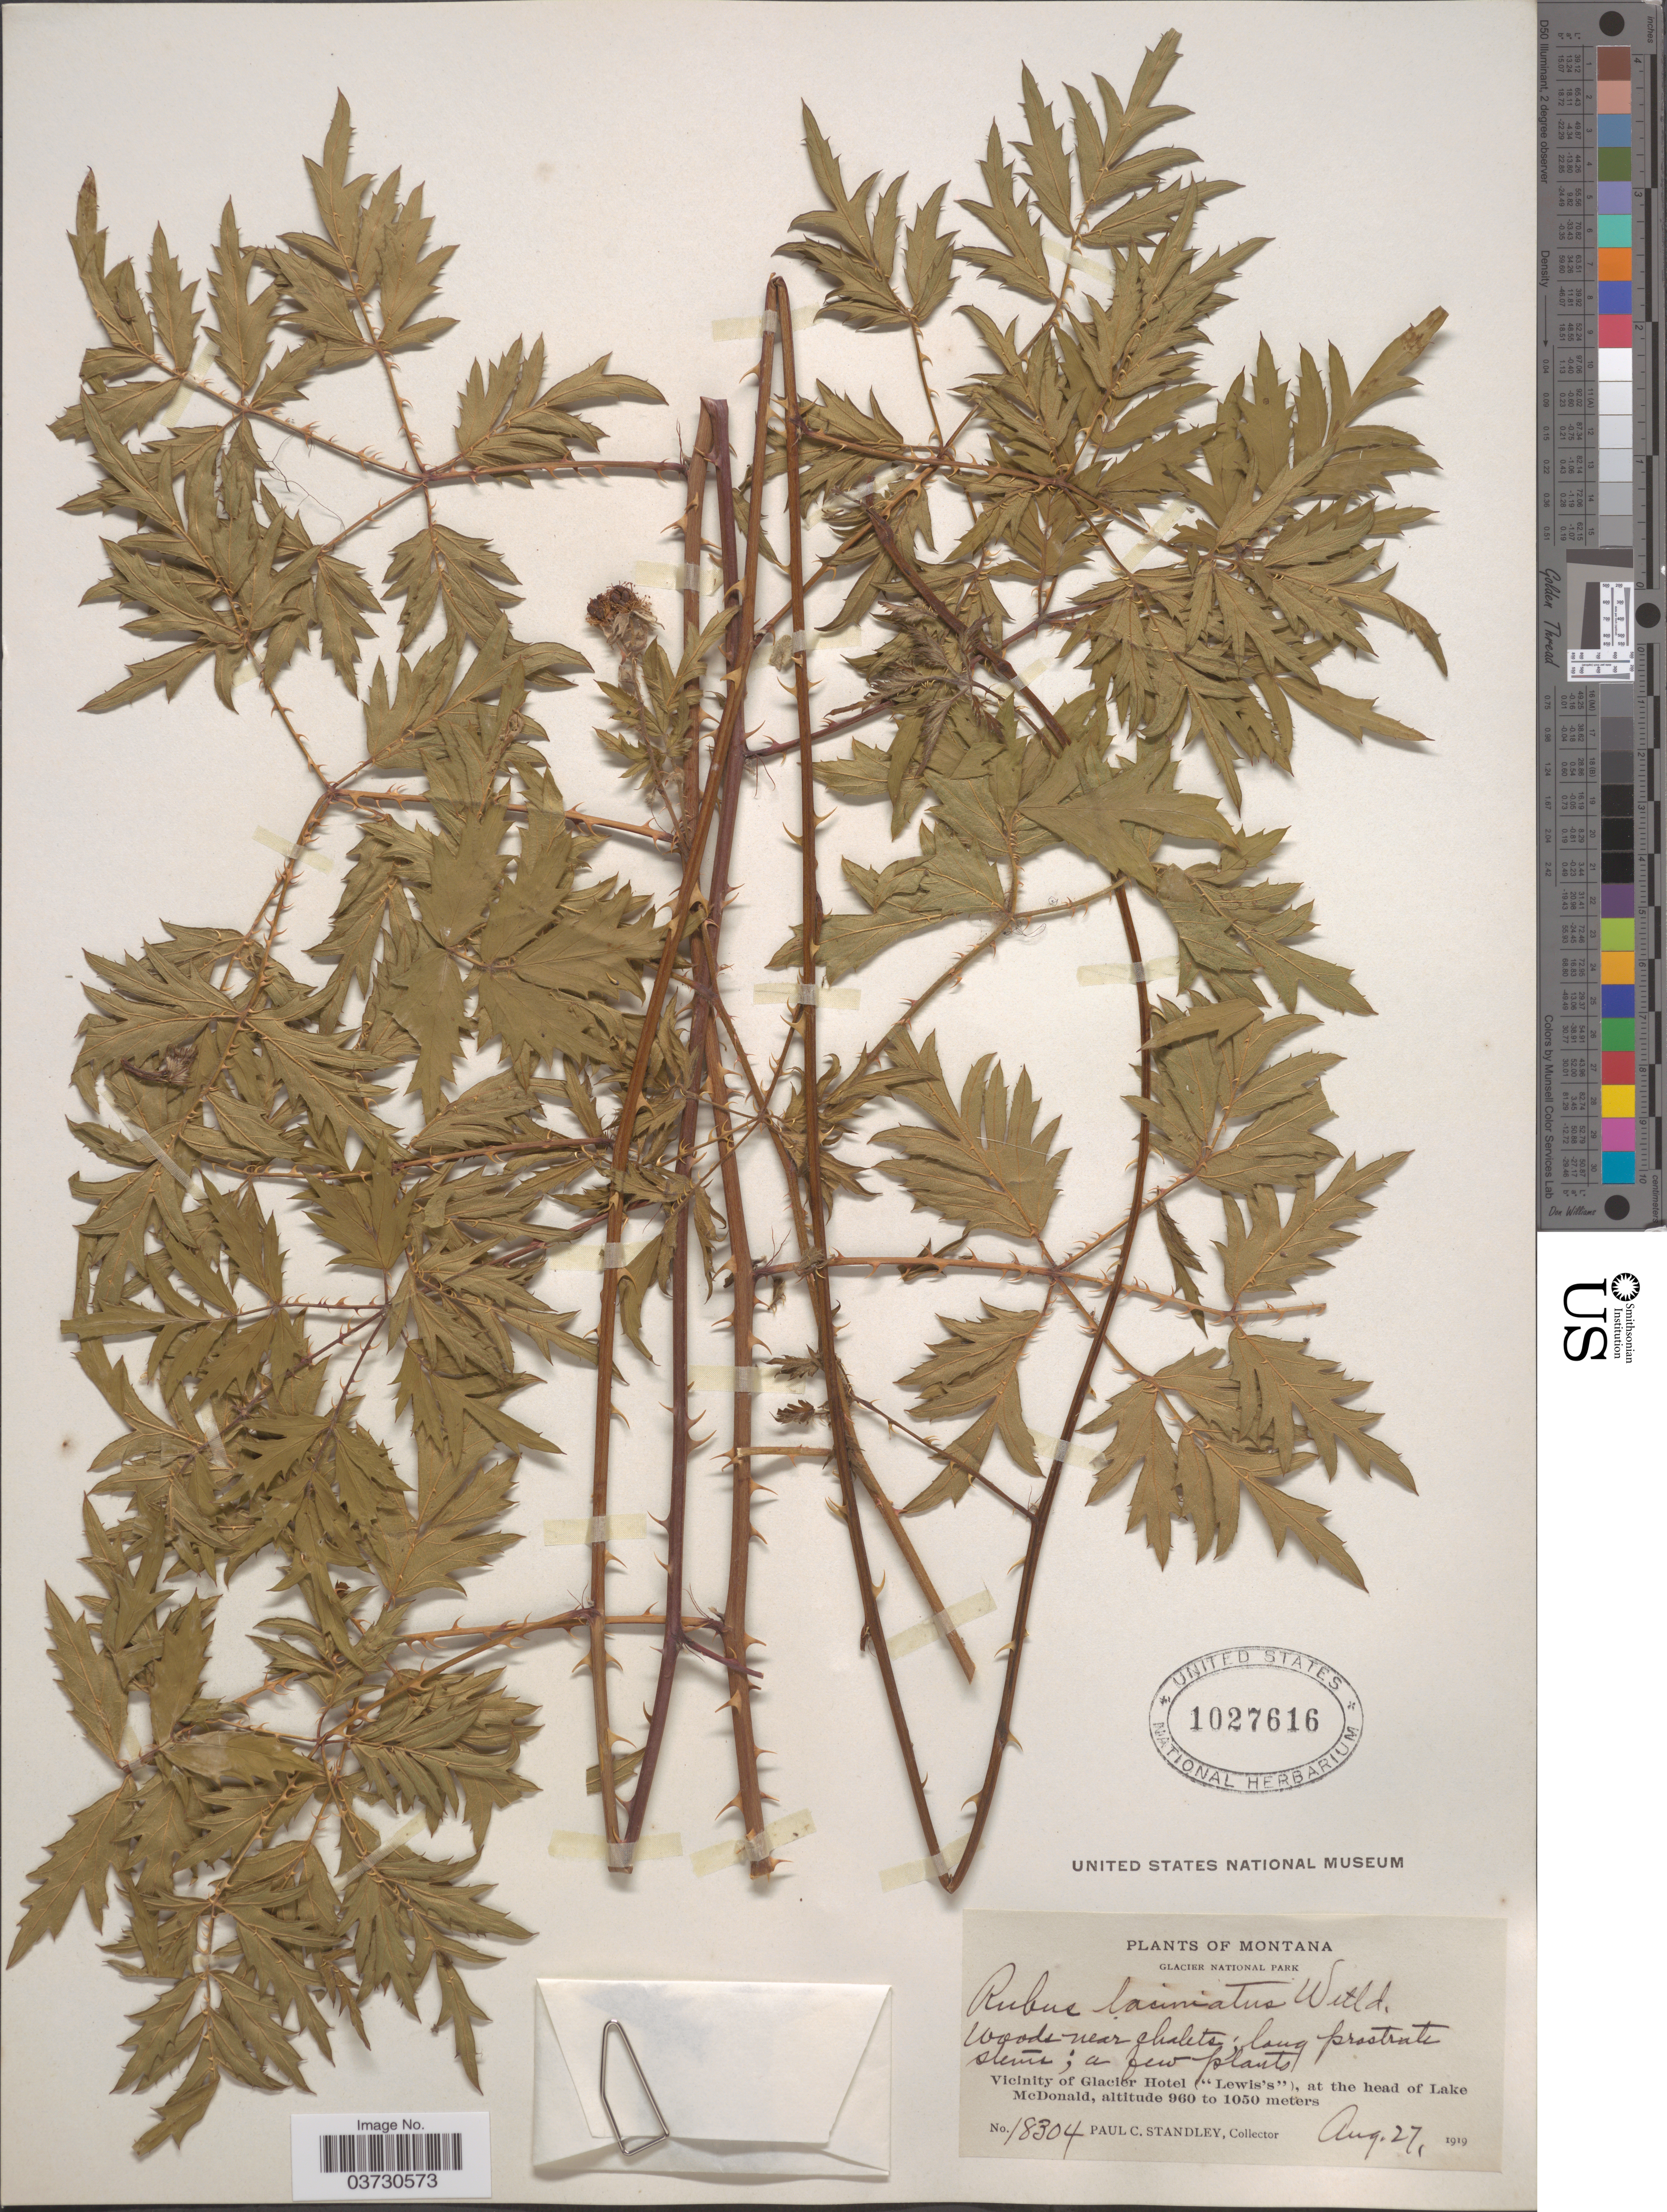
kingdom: Plantae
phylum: Tracheophyta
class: Magnoliopsida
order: Rosales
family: Rosaceae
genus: Rubus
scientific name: Rubus laciniatus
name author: Willd.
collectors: P. C. Standley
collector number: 18304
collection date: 1919-08-27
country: United States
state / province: Montana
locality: Glacier National Park. Vicinity of Glacier Hotel ("Lewis's"), at the head of Lake McDonald.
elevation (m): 960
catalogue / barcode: US 1027616